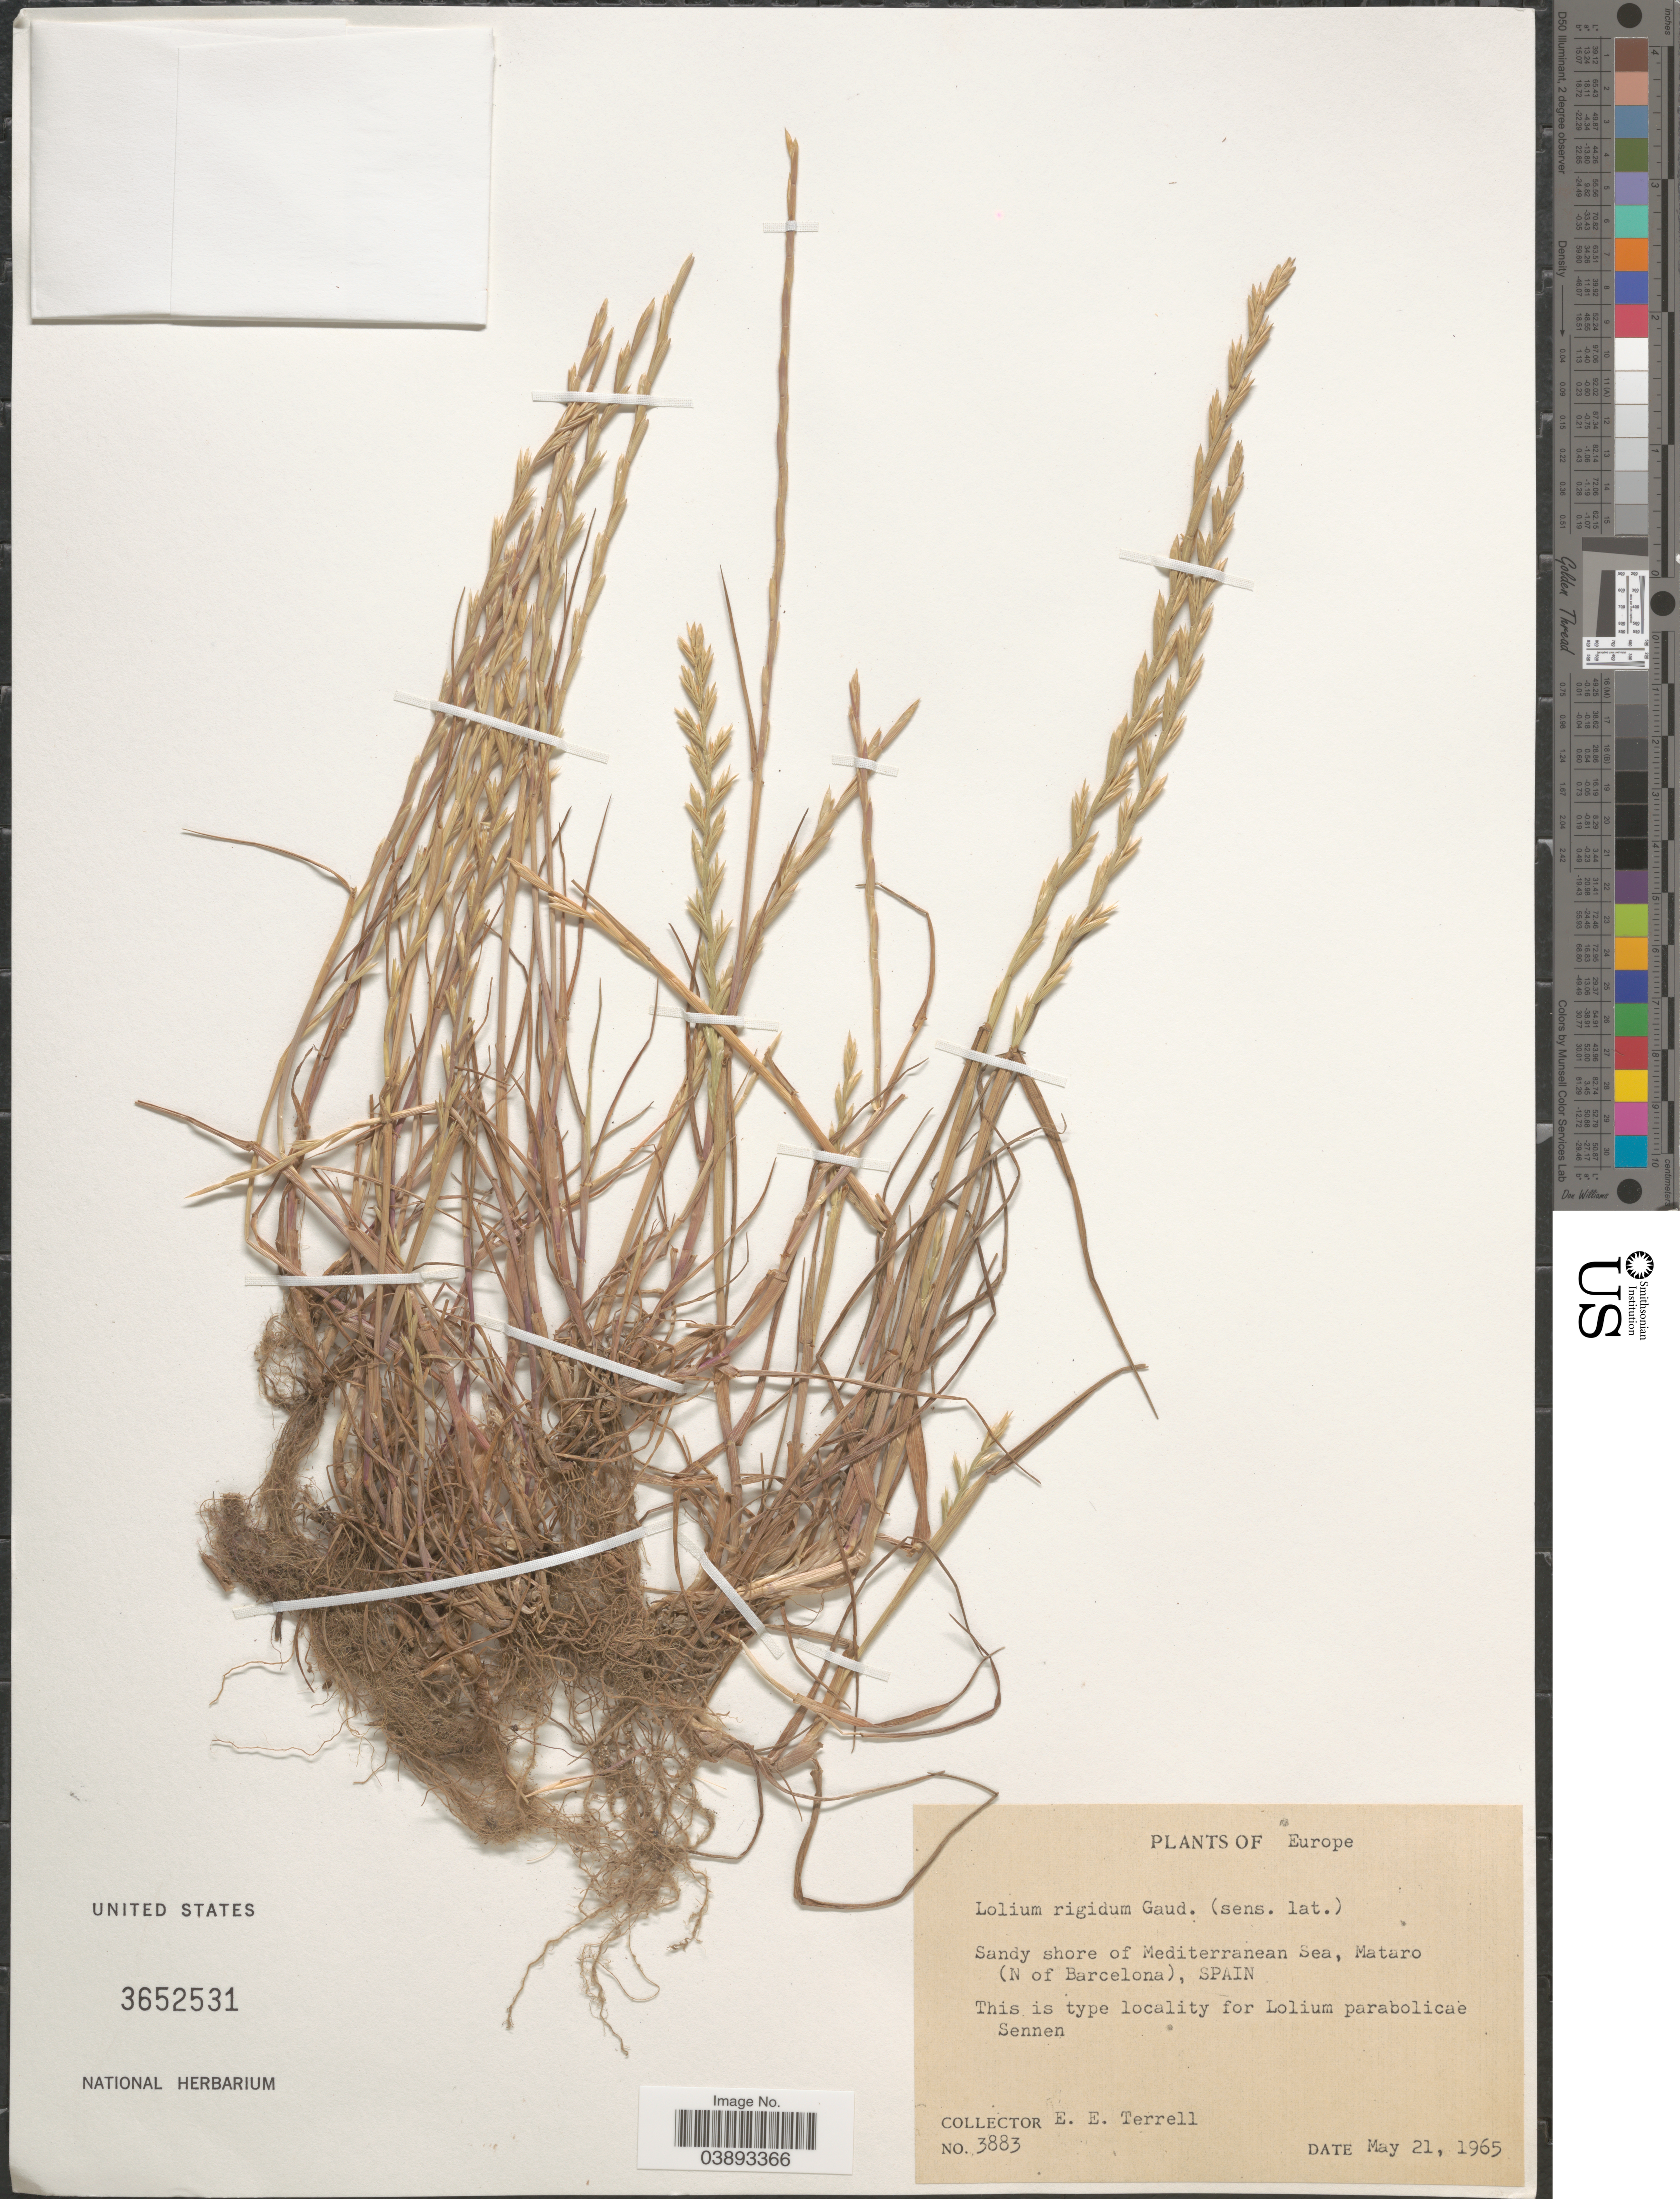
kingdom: Plantae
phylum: Tracheophyta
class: Liliopsida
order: Poales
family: Poaceae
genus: Lolium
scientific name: Lolium rigidum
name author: Gaudin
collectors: E. E. Terrell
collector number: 3883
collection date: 1965-05-21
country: Spain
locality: Europe. Sandy shore of Mediterranean Sea, Mataro (N of Barcelona).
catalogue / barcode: US 3652531